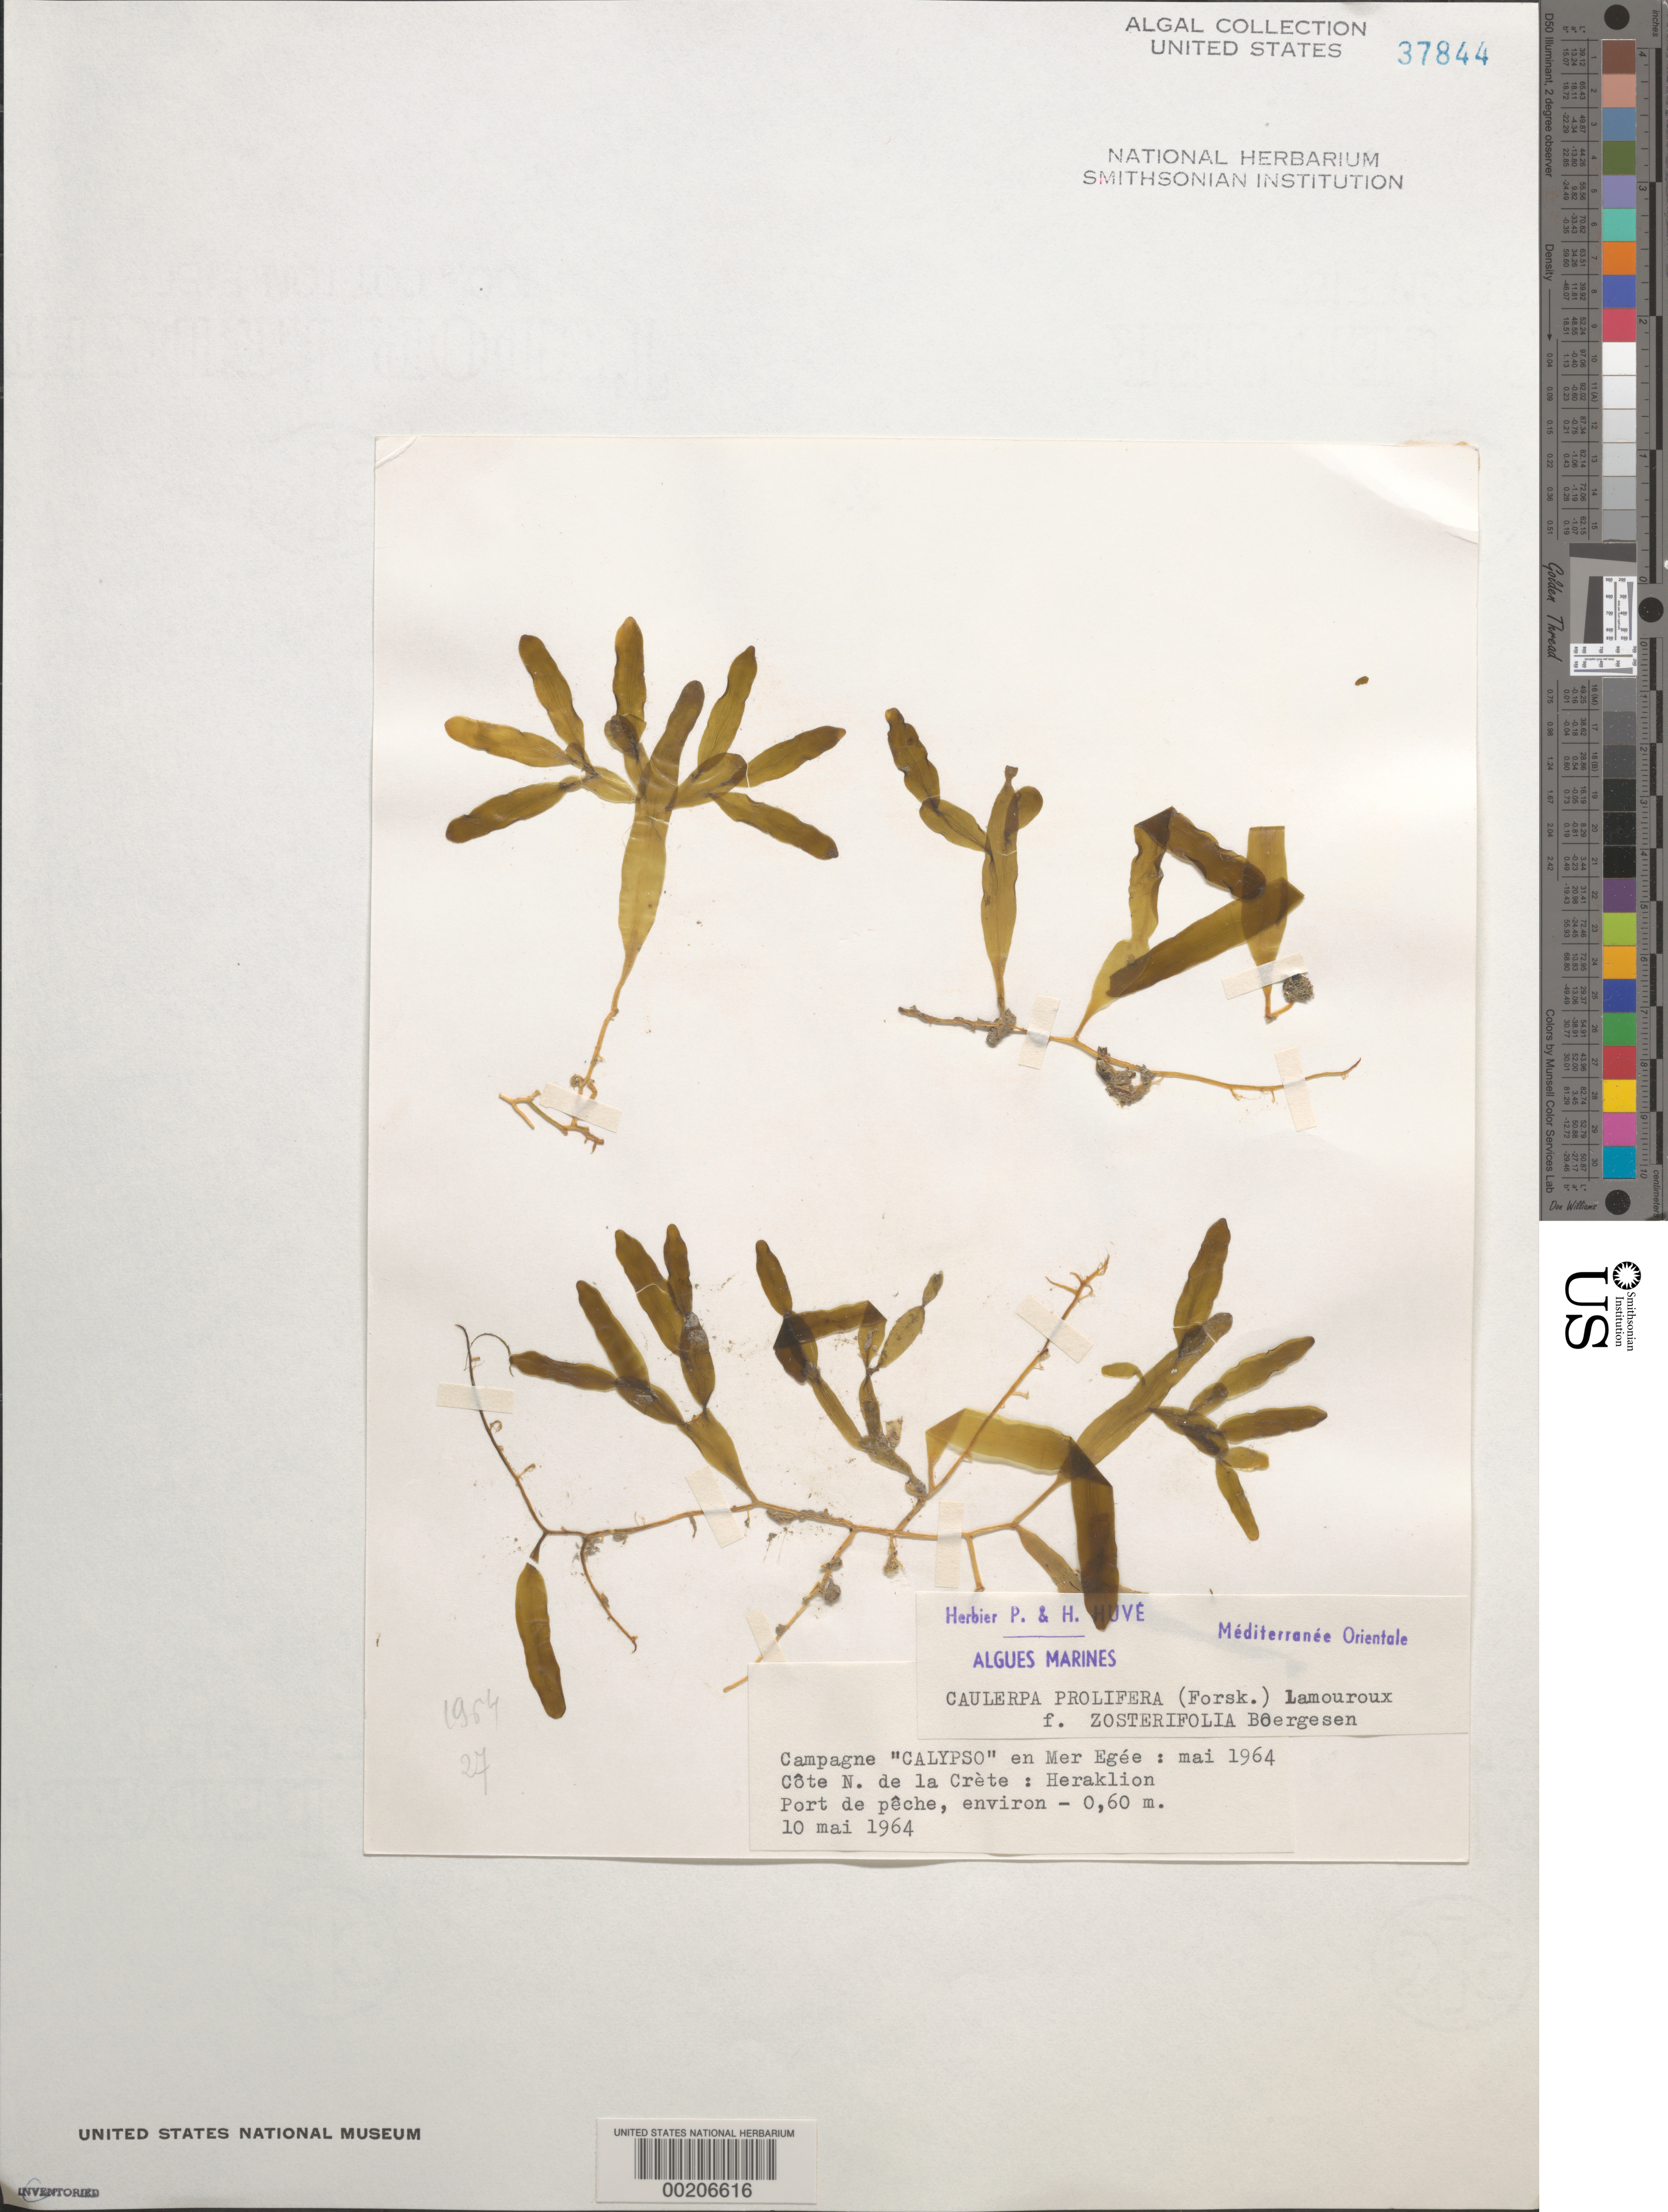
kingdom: Plantae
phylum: Chlorophyta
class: Ulvophyceae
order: Bryopsidales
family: Caulerpaceae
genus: Caulerpa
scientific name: Caulerpa prolifera f. zosterifolia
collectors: P. Huve & H. Huve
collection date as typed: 10 May 1964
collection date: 1964-05-10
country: Greece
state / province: Crete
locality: Heraklion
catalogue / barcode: US 37844